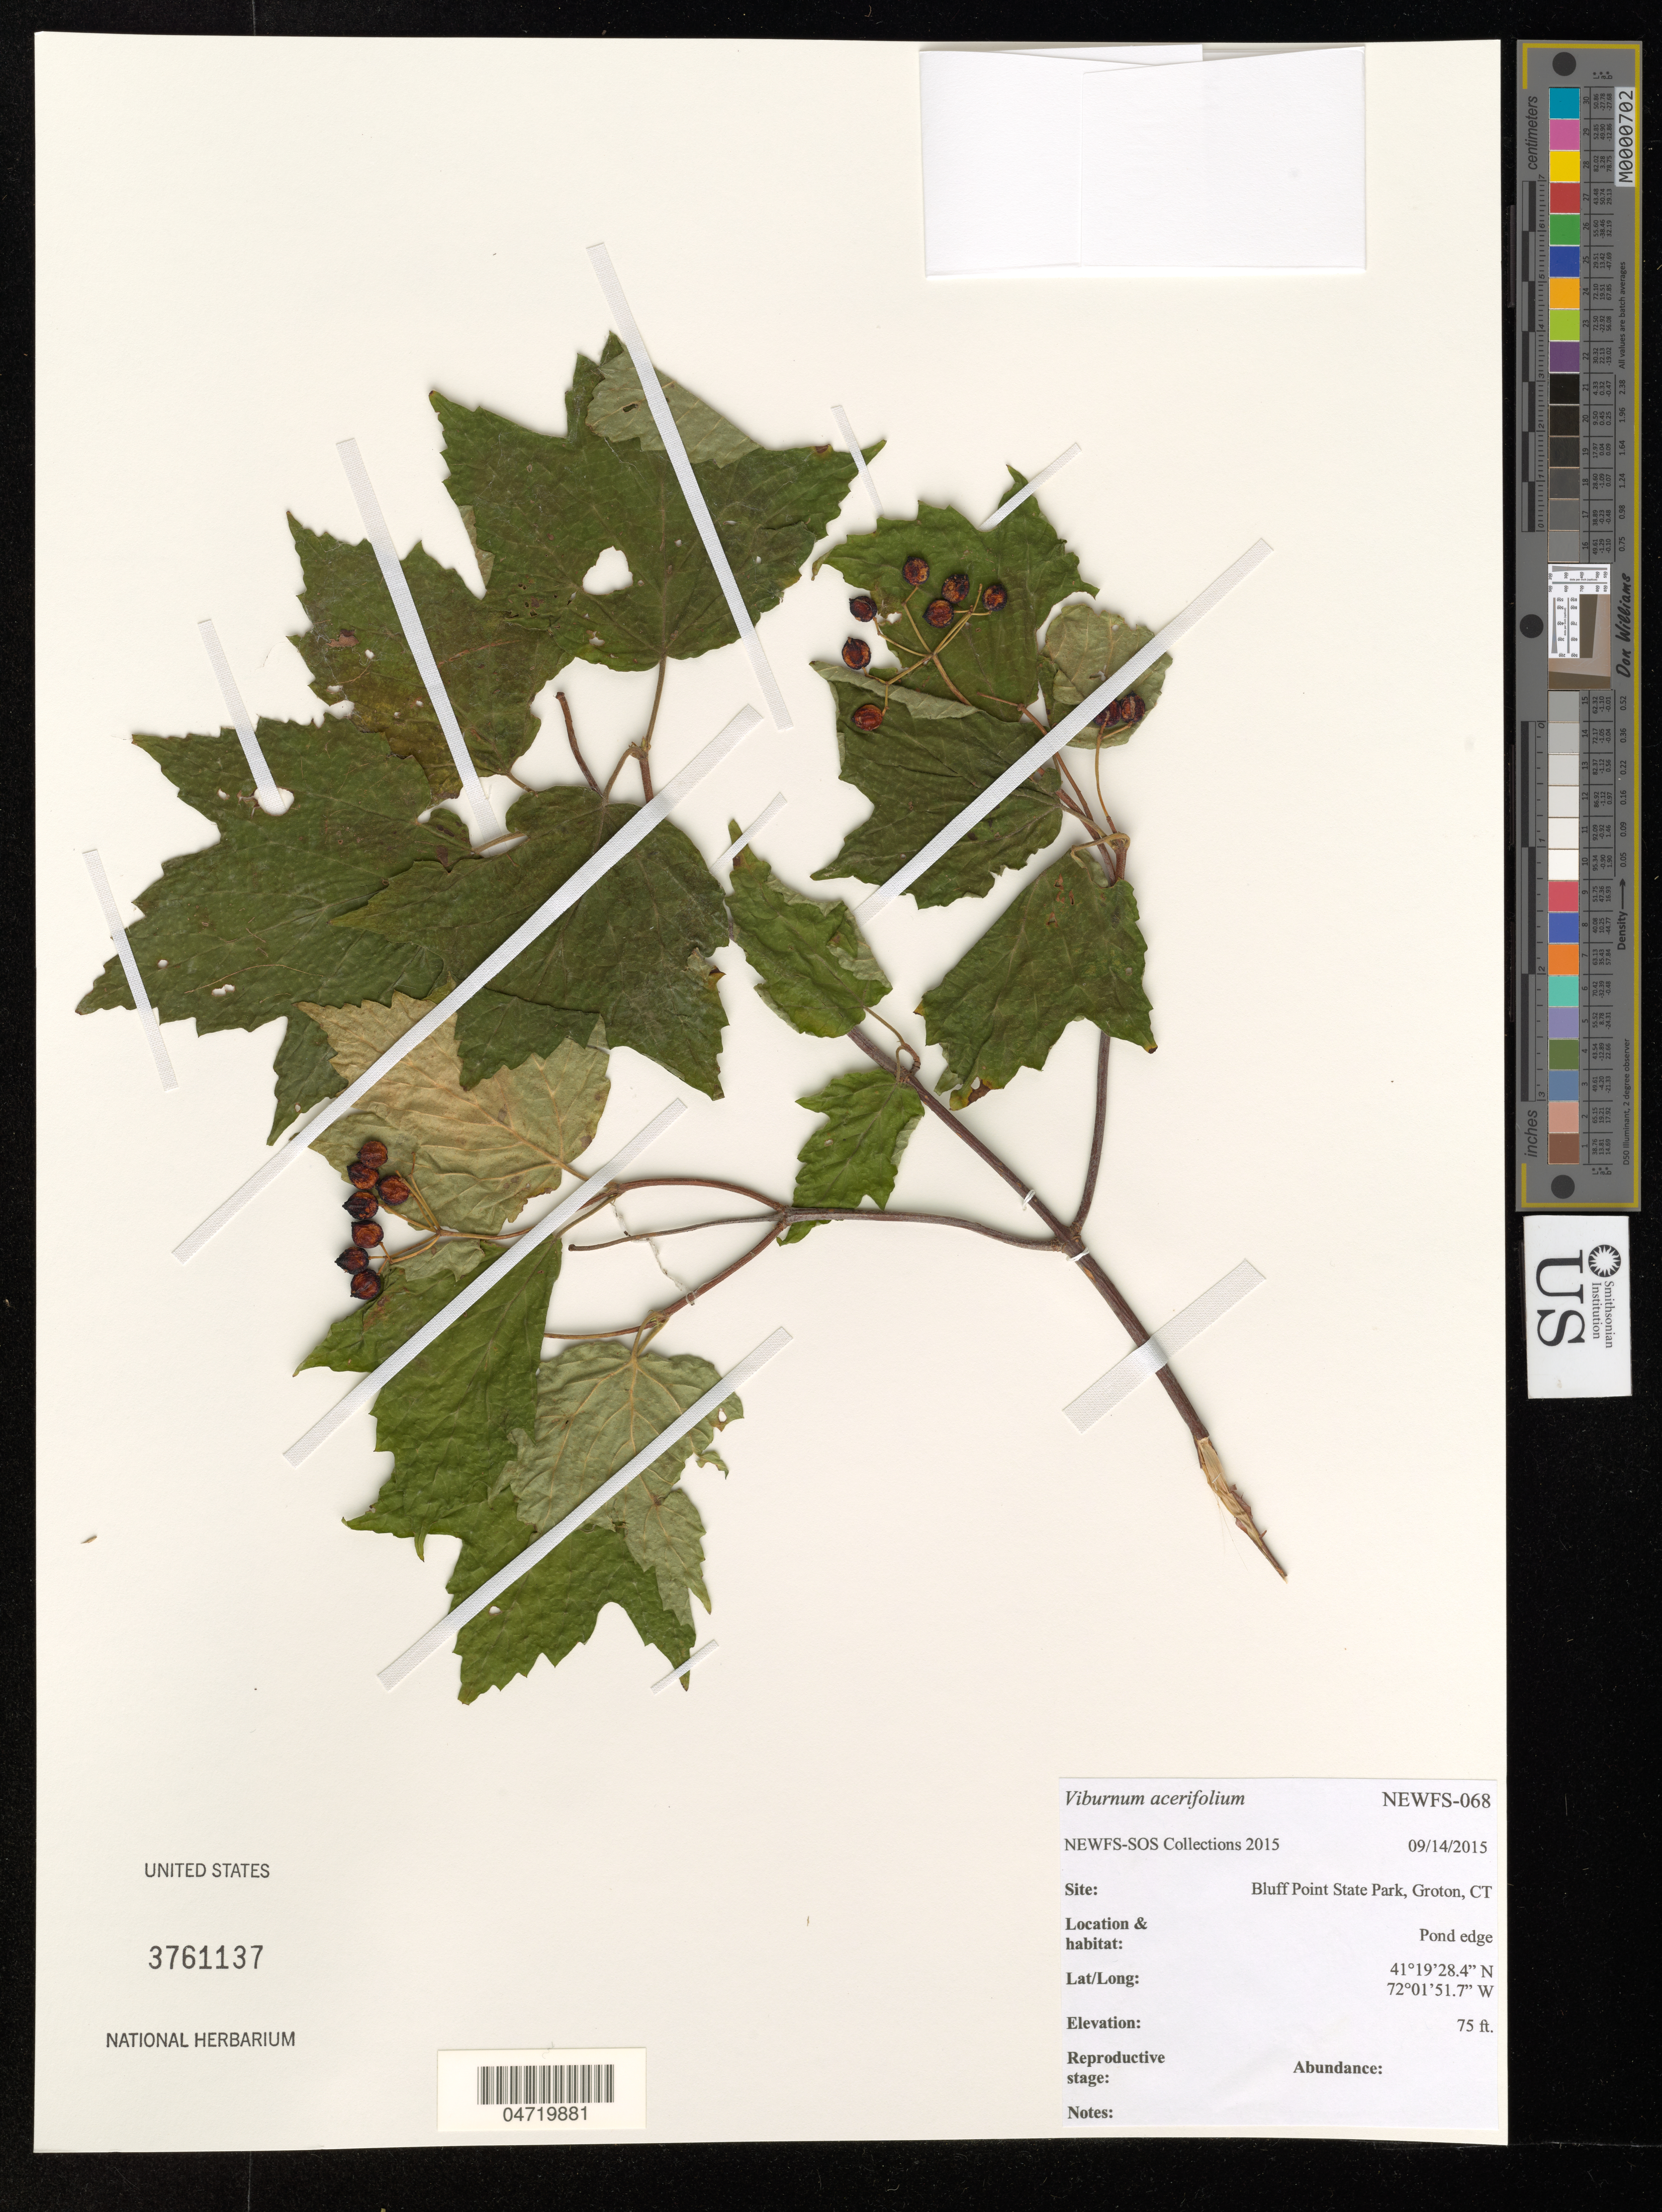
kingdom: Plantae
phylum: Tracheophyta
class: Magnoliopsida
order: Dipsacales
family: Viburnaceae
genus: Viburnum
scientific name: Viburnum acerifolium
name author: L.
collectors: NEWFS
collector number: NEWFS-068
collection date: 2015-09-14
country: United States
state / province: Connecticut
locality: Bluff Point State Park, Groton.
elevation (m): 23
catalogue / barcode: US 3761137